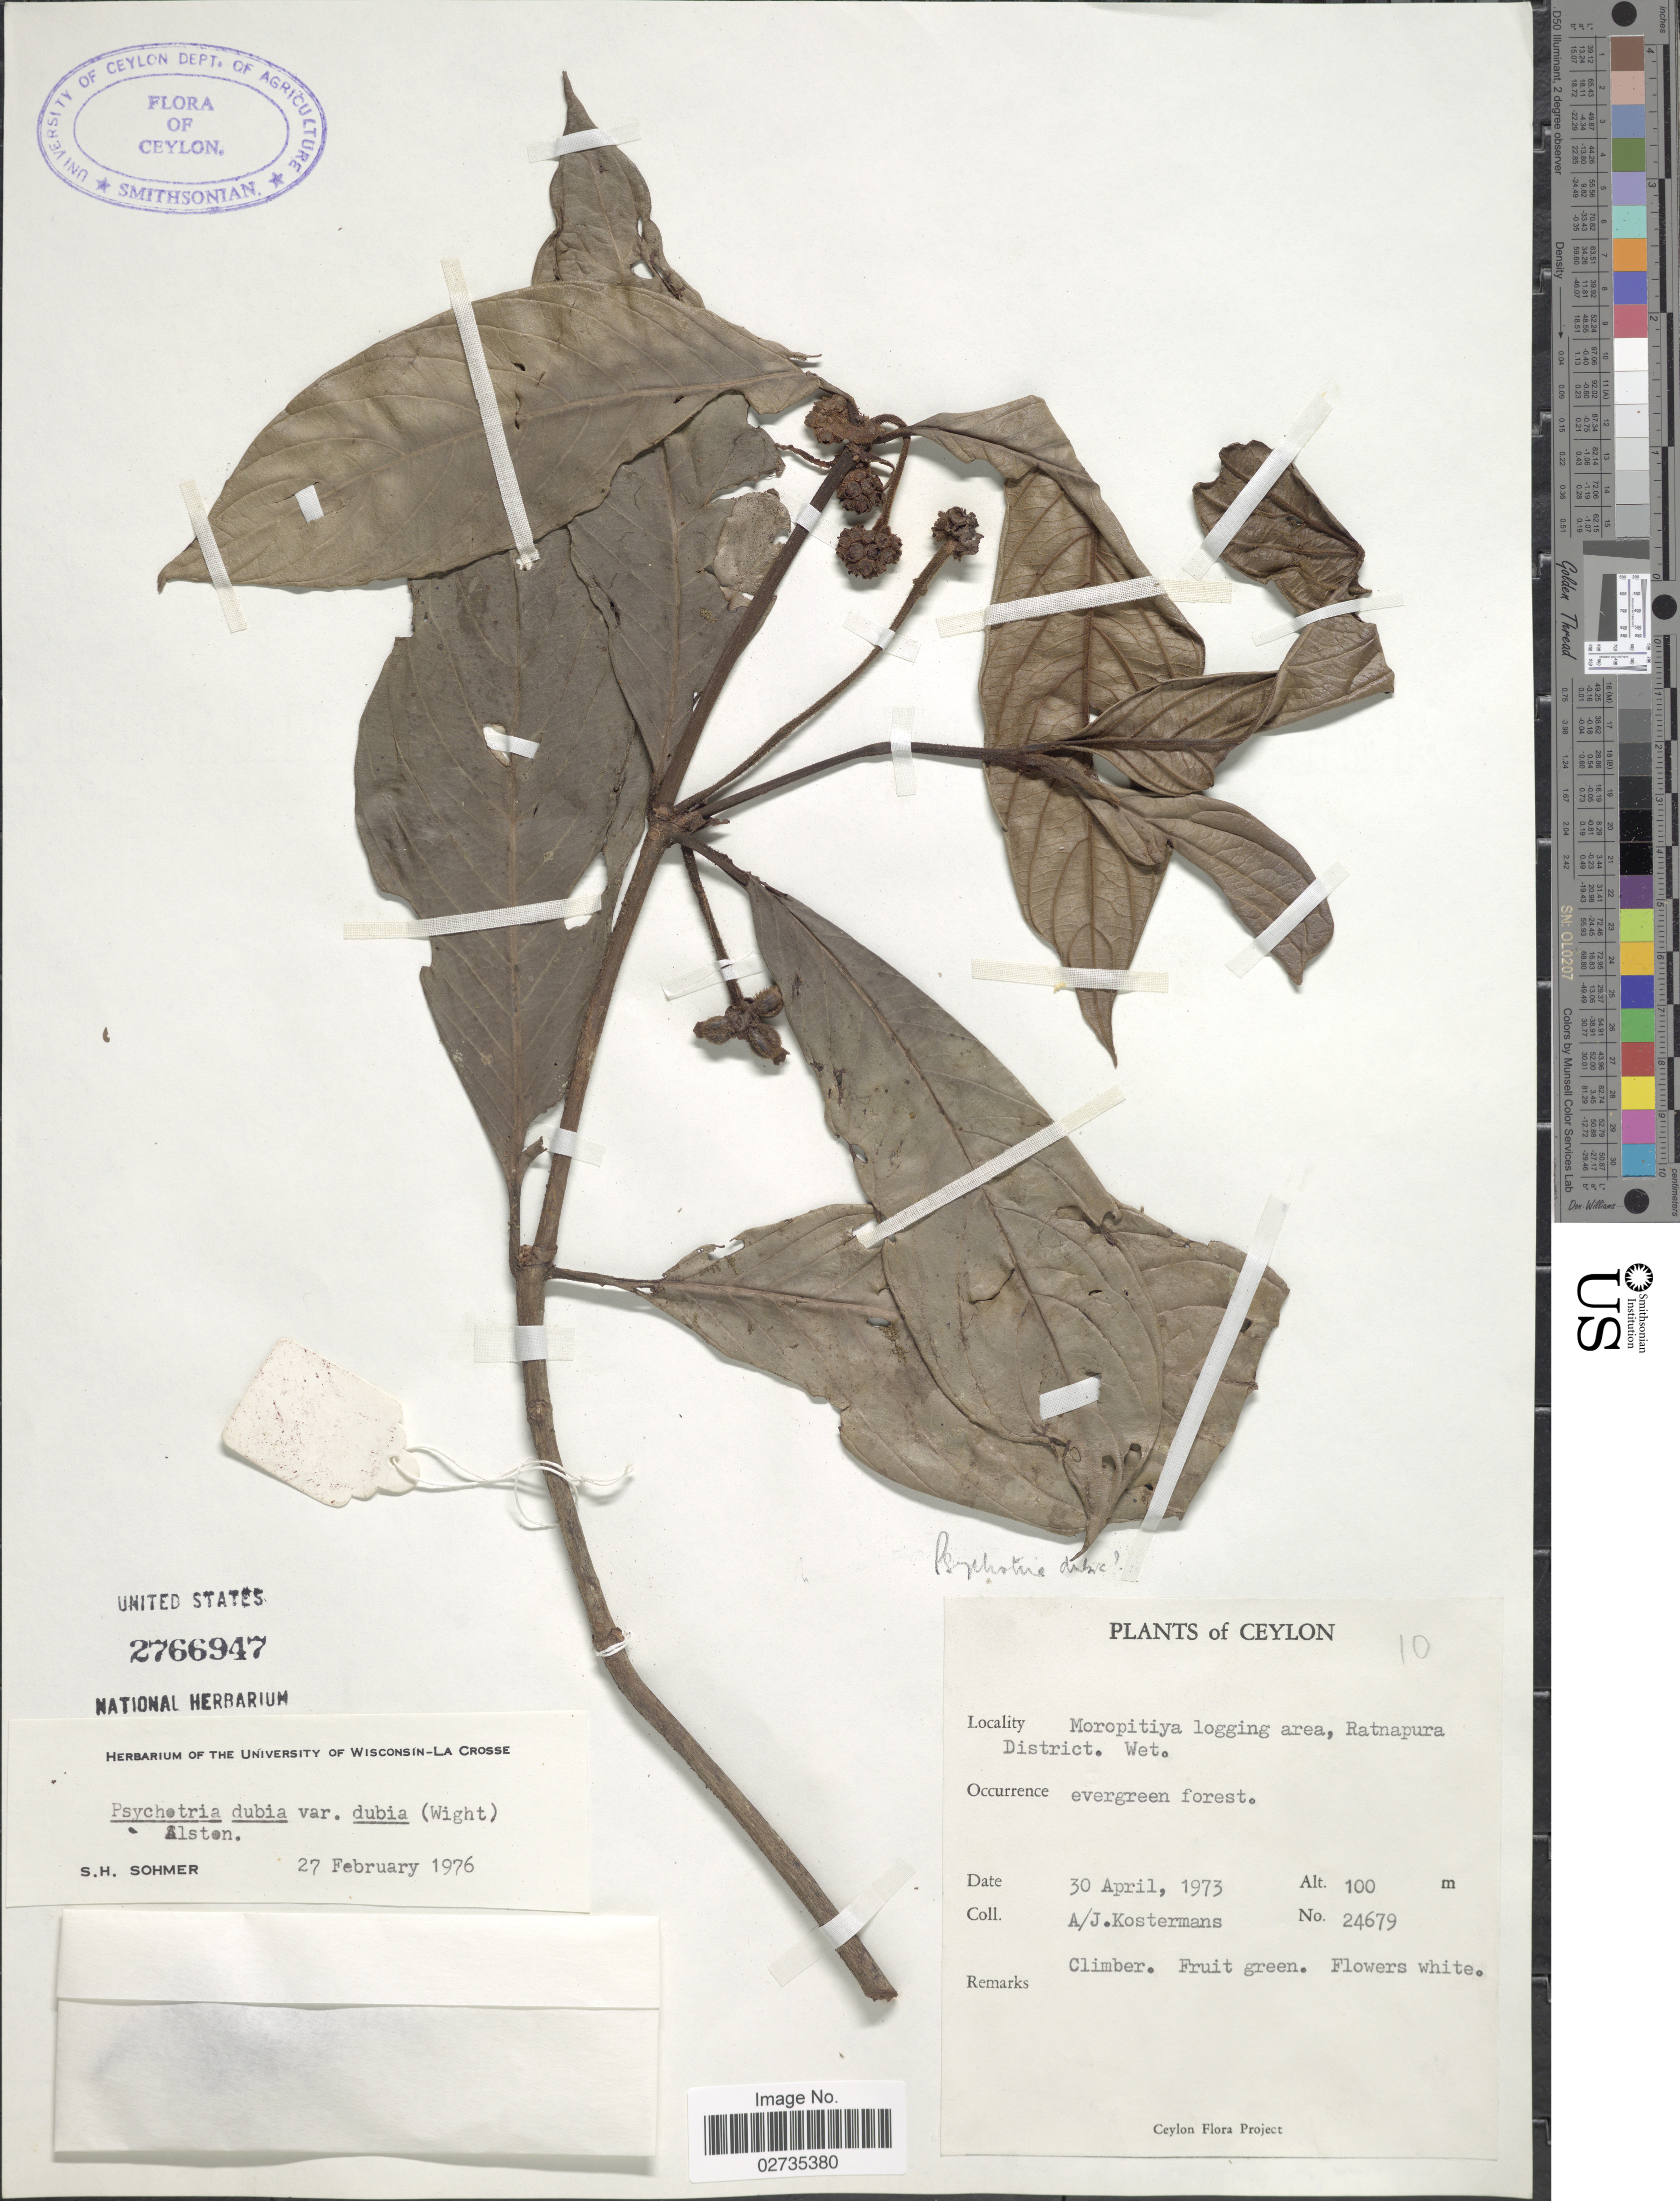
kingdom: Plantae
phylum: Tracheophyta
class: Magnoliopsida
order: Gentianales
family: Rubiaceae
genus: Psychotria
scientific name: Psychotria dubia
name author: (Wight) Alston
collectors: A. J. G. Kostermans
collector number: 24679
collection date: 1973-04-30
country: Sri Lanka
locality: Ceylon. Moropitiya logging area, Ratnapura District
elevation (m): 100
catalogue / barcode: US 2766947